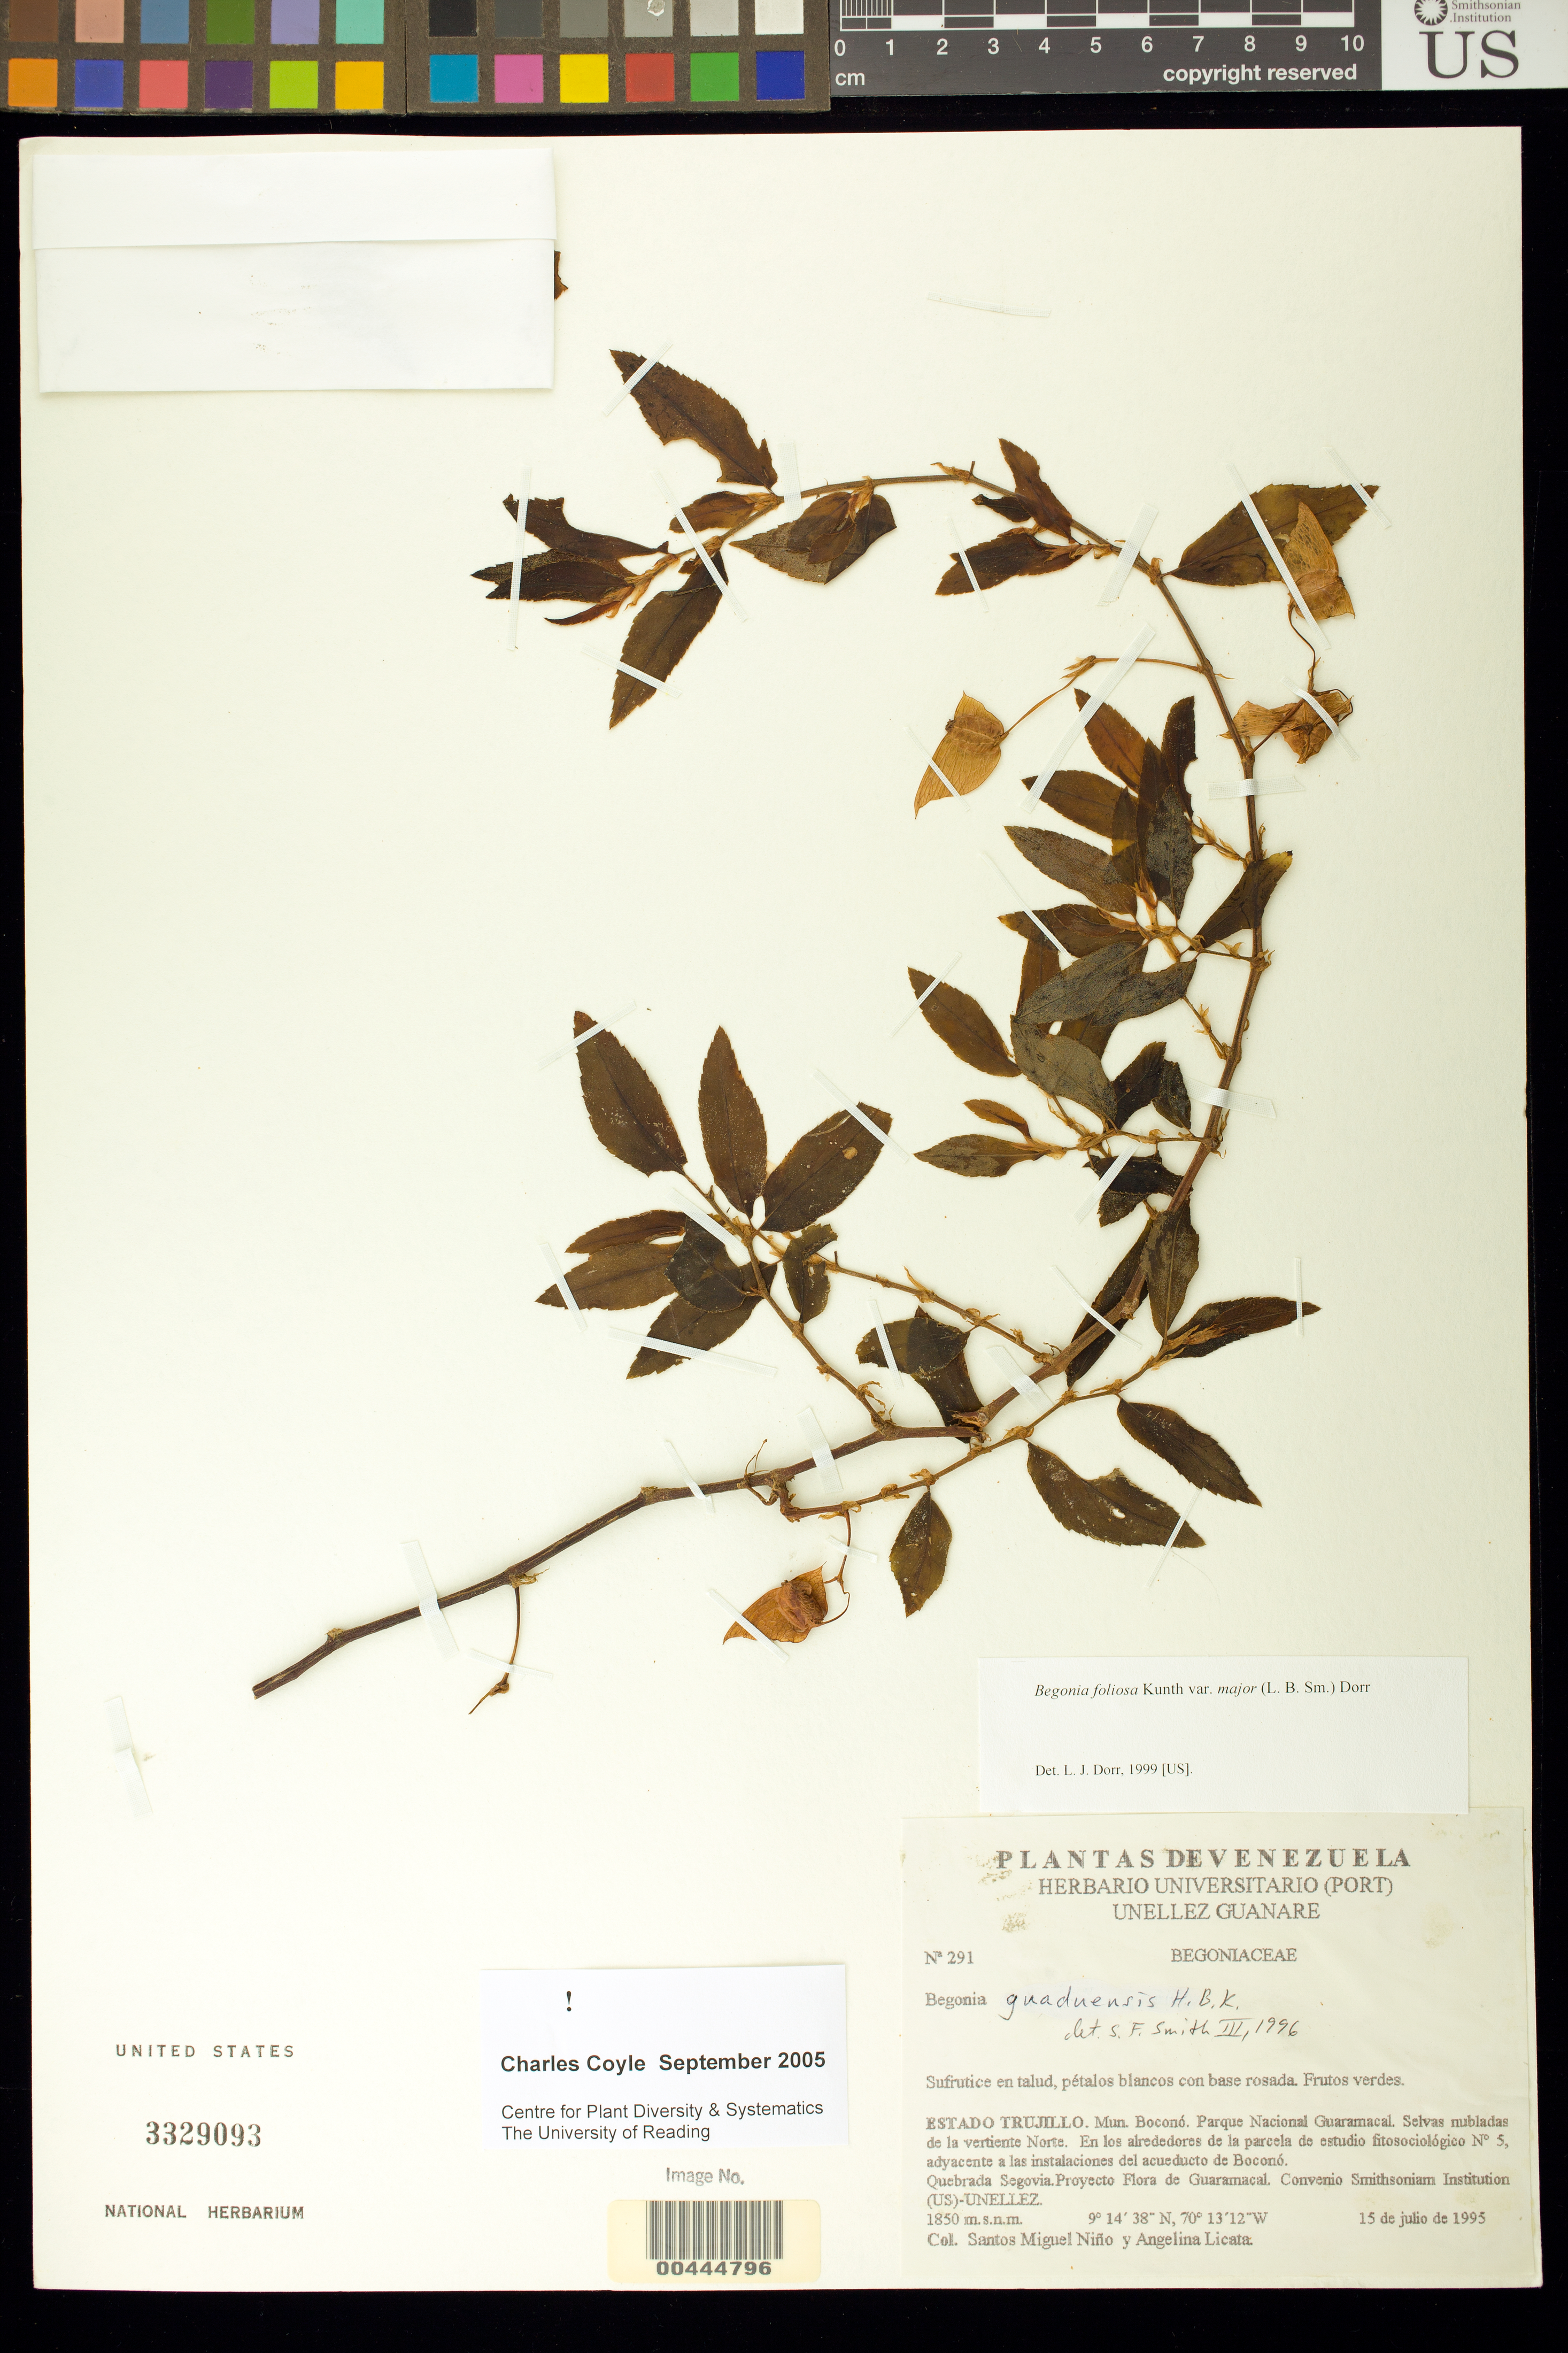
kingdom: Plantae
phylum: Tracheophyta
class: Magnoliopsida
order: Cucurbitales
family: Begoniaceae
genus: Begonia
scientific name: Begonia foliosa var. major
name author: (L.B. Sm.) Dorr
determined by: Dorr, L. J., (BOT), Smithsonian Institution - National Museum of Natural History (UNITED STATES)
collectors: S. M. Niño & A. Licata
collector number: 291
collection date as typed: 15 Jul 1995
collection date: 1995-07-15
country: Venezuela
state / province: Trujillo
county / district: Boconó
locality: Parque Nacional Guaramacal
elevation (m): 1850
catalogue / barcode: US 3329093